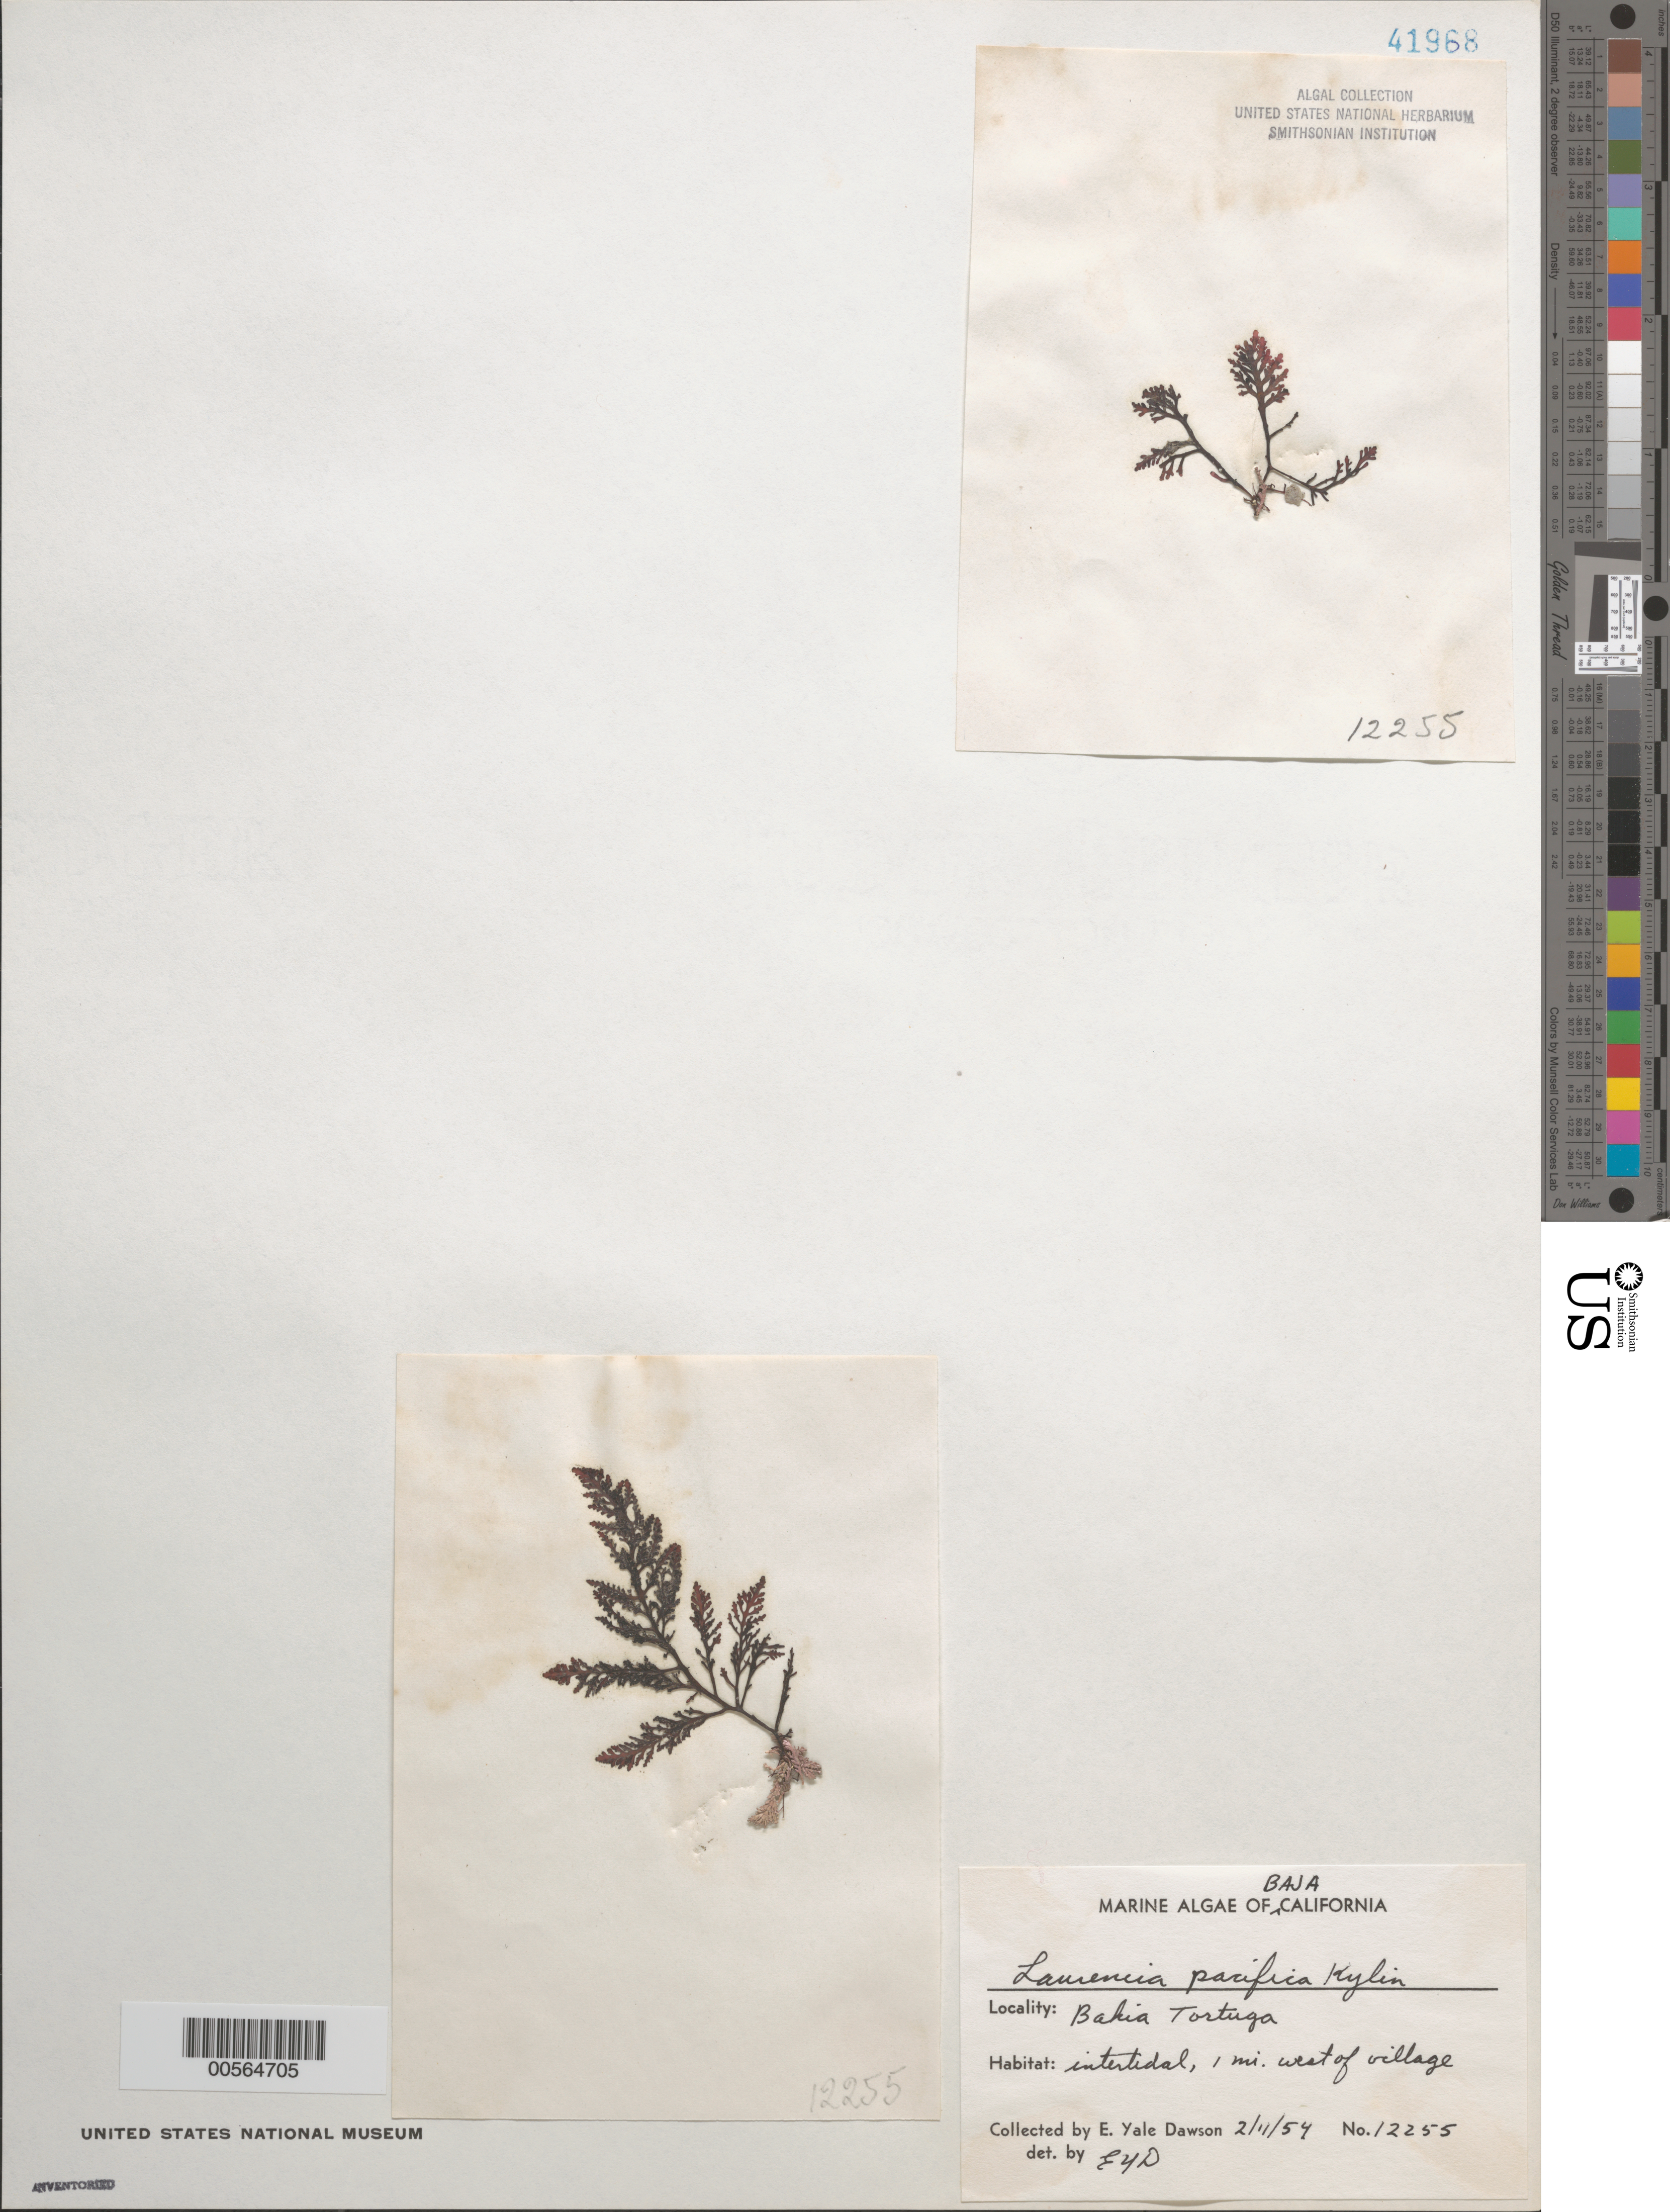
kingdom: Plantae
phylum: Rhodophyta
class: Florideophyceae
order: Ceramiales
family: Rhodomelaceae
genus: Laurencia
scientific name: Laurencia pacifica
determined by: Dawson, E. Y.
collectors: E. Y. Dawson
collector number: EYD 12255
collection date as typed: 11 Feb 1954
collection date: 1954-02-11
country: Mexico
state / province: Baja California Sur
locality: Bahia Tortuga, 1 mile west of village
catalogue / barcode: US 41968